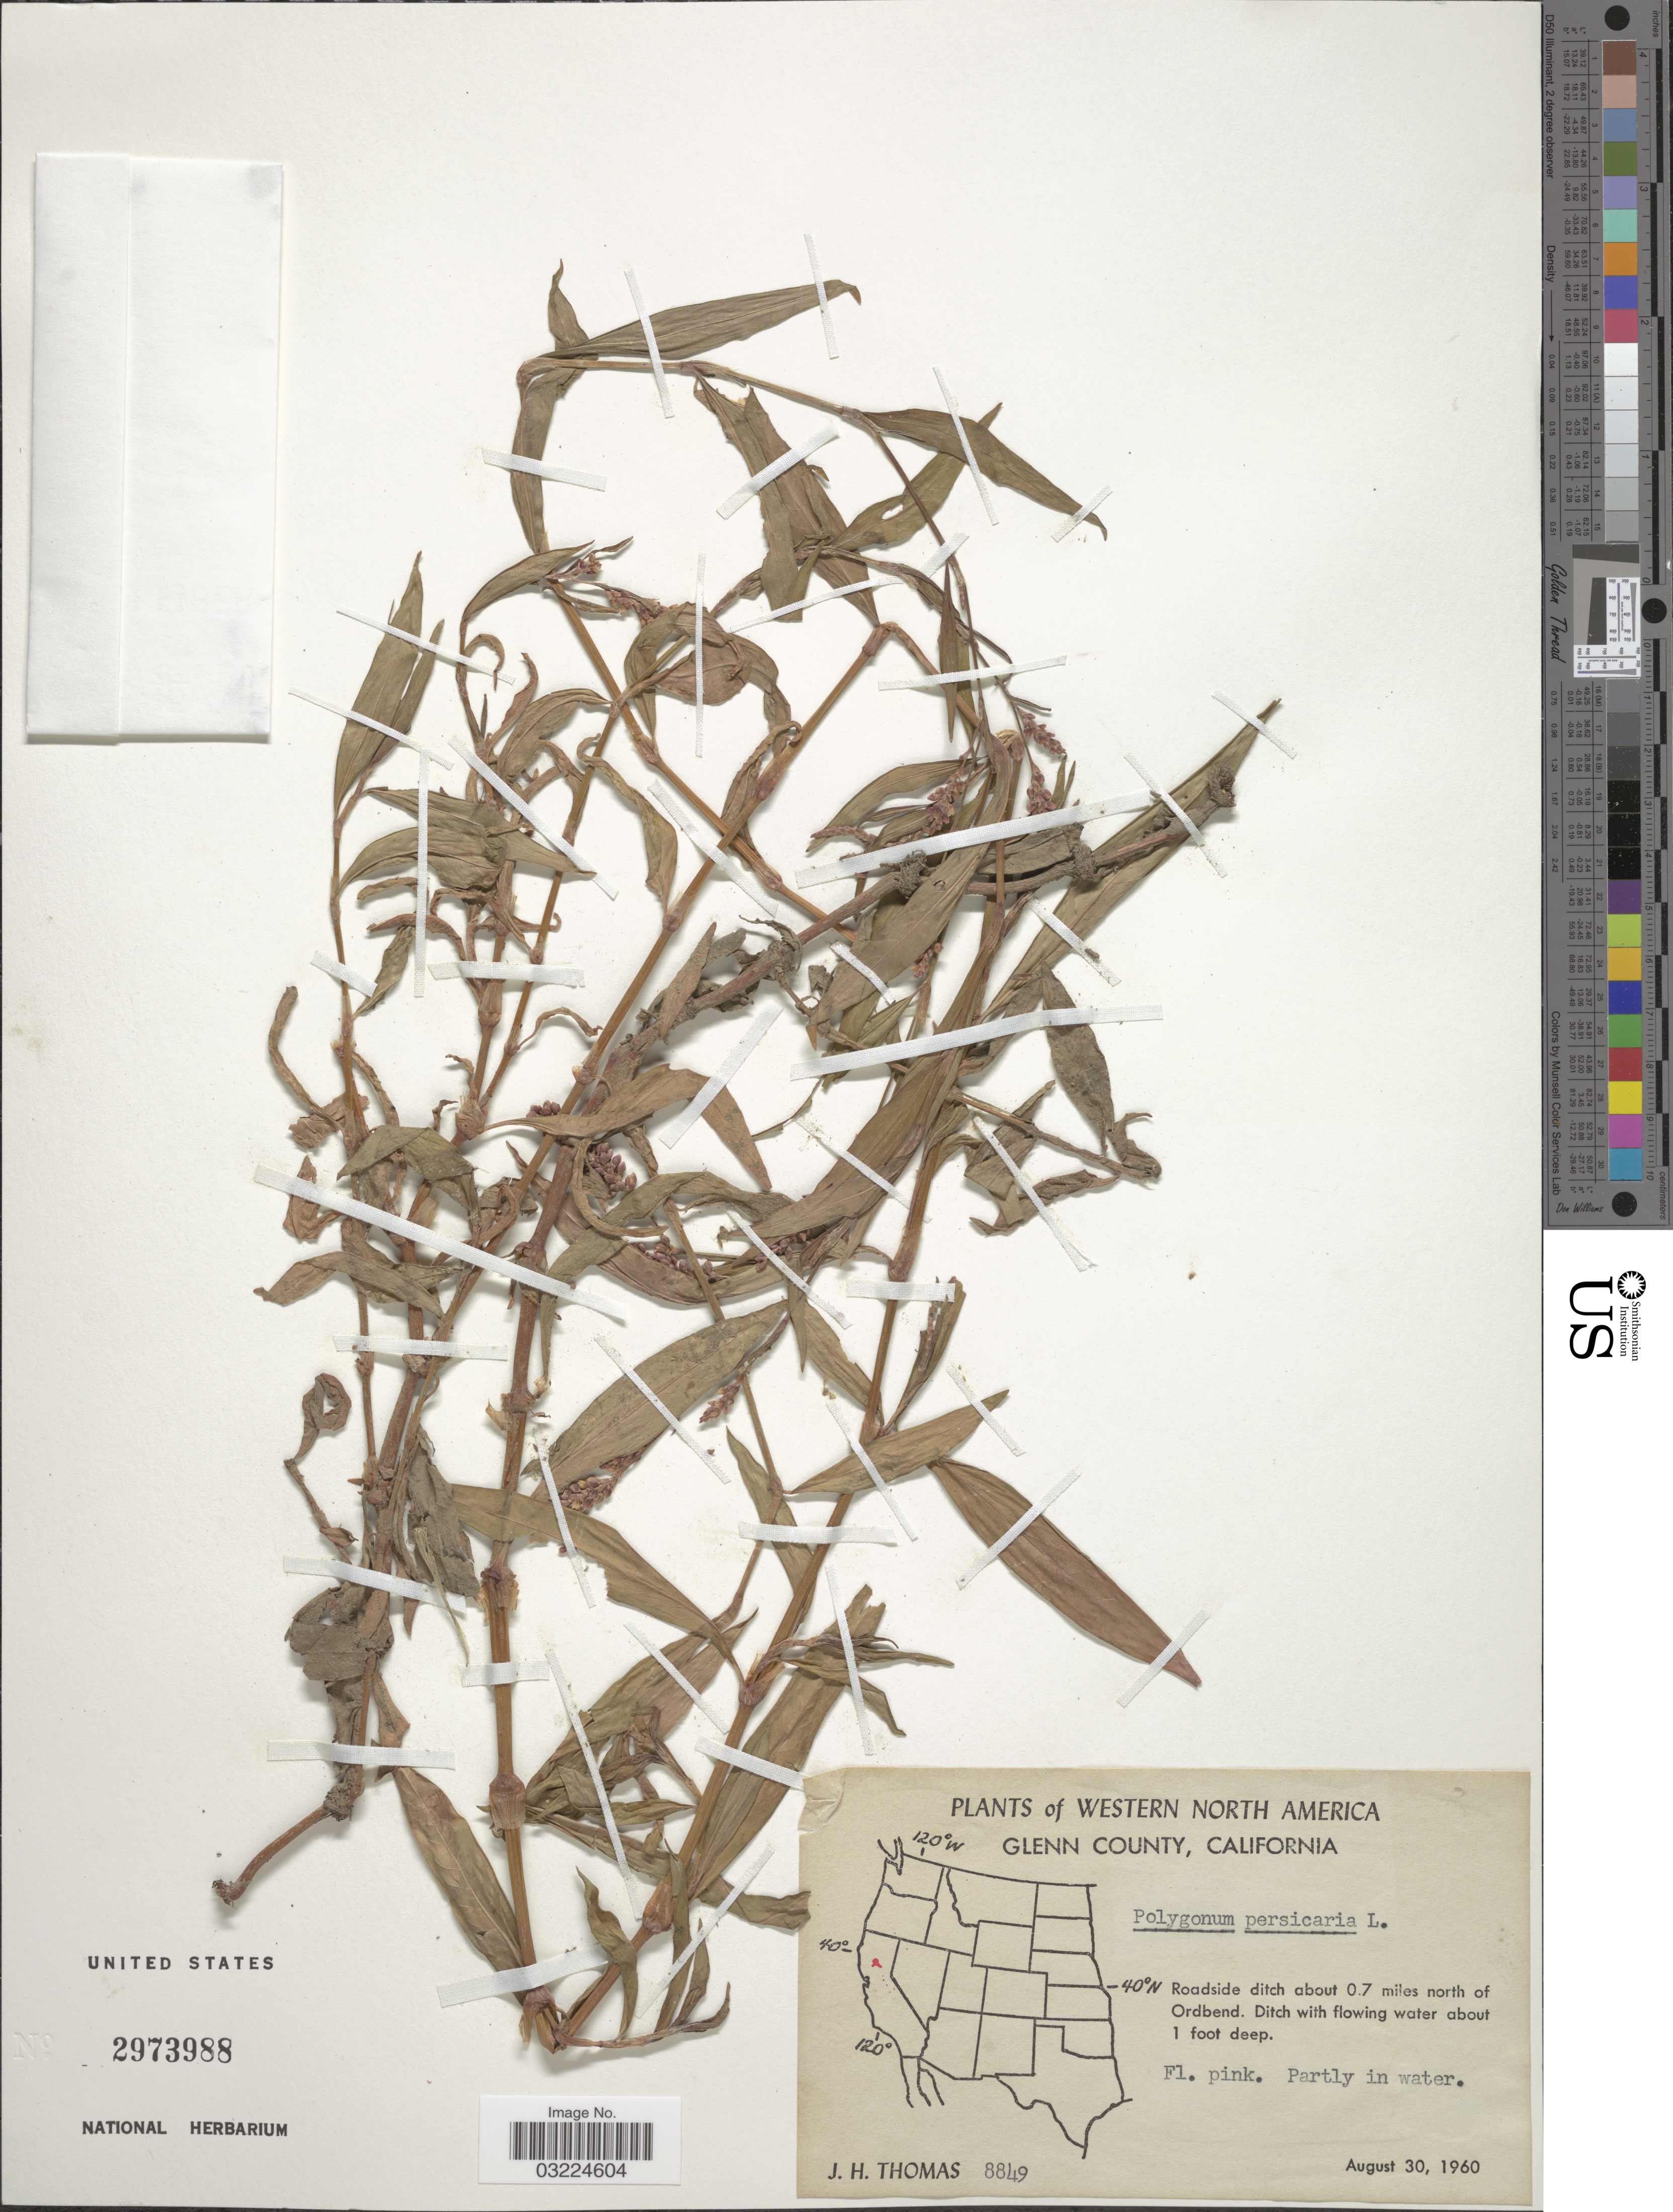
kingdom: Plantae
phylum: Tracheophyta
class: Magnoliopsida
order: Caryophyllales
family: Polygonaceae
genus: Persicaria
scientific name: Persicaria maculosa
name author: S.F. Gray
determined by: Atha, D. E.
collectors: J. H. Thomas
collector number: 8849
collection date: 1960-08-30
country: United States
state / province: California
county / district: Glenn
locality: Western North America. Glenn County. Roadside ditch about 0.7 miles north of Ordbend.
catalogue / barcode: US 2973988